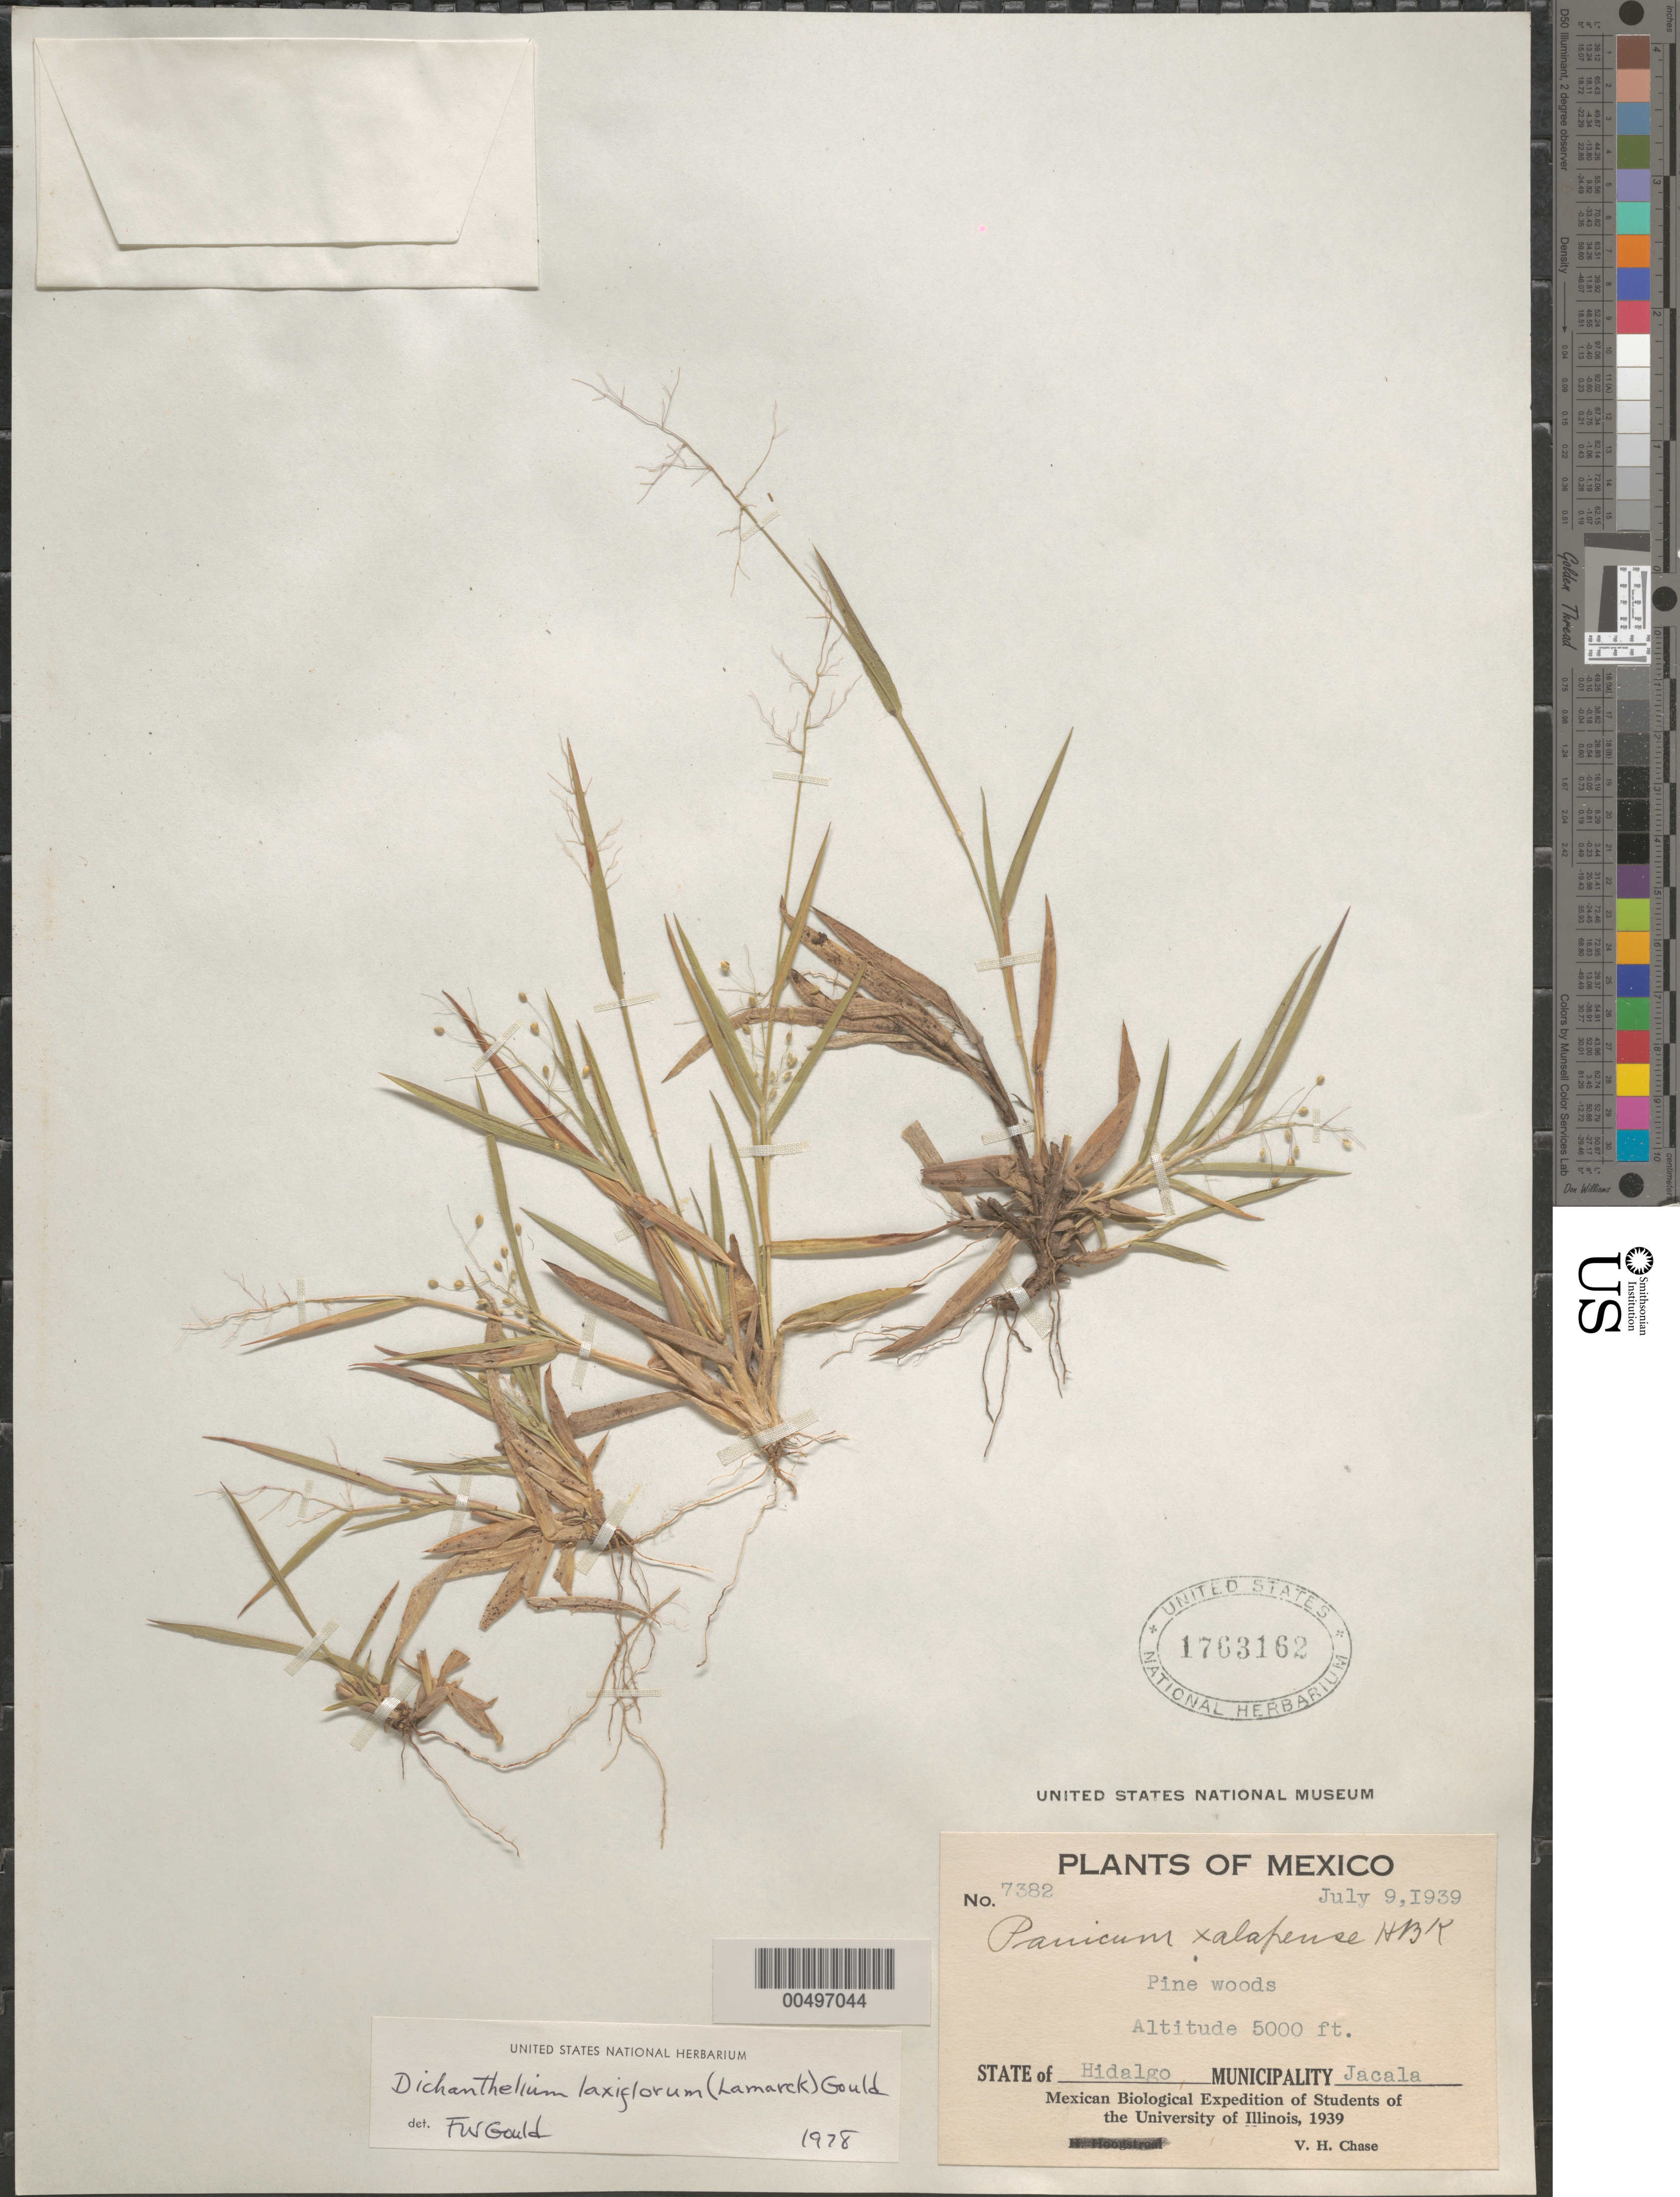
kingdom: Plantae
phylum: Tracheophyta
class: Liliopsida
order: Poales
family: Poaceae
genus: Dichanthelium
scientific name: Dichanthelium laxiflorum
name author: (Lam.) Gould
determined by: Gould, F. W.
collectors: V. H. Chase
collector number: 7382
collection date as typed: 9 Jul 1939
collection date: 1939-07-09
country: Mexico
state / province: Hidalgo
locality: Mun: Jacala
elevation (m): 1524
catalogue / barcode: US 1763162